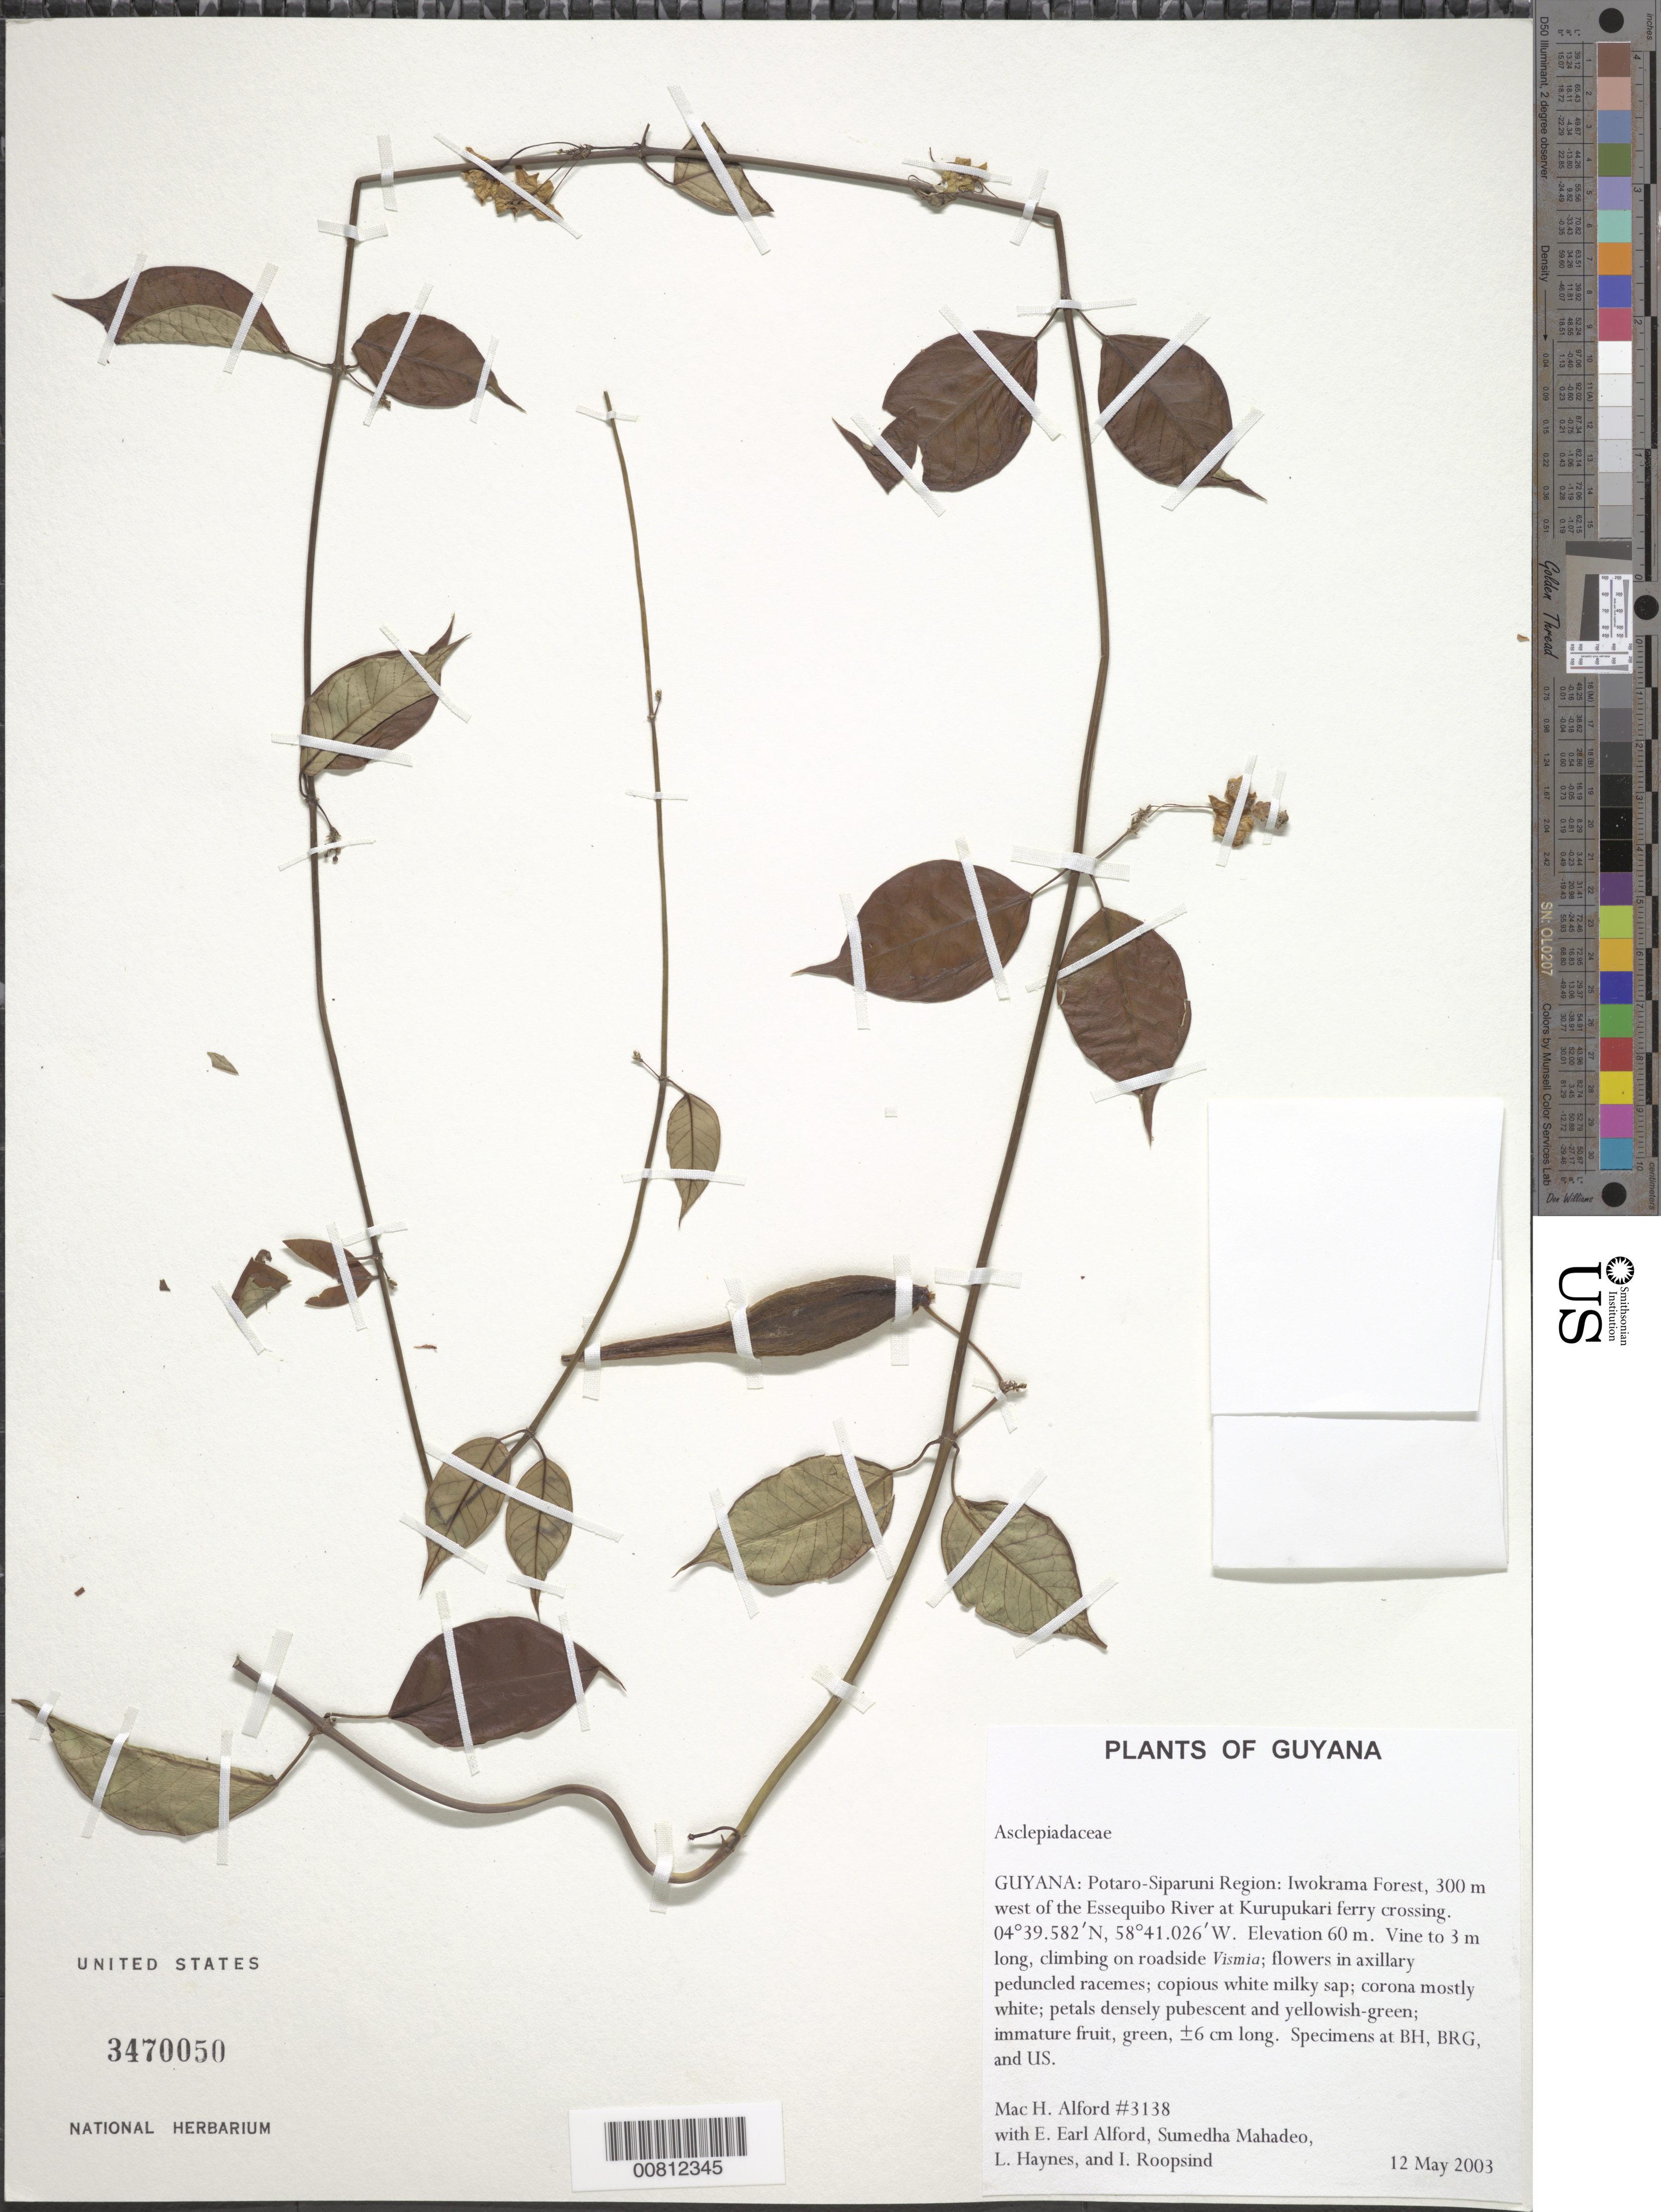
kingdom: Plantae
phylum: Tracheophyta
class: Magnoliopsida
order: Gentianales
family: Apocynaceae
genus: Matelea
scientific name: Matelea stenopetala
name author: Sandwith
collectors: M. H. Alford, E. Alford, S. Mahadeo, L. Haynes & I. Roopsind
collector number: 3138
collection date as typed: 12-May-03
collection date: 2003-05-12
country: Guyana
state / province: Potaro-Siparuni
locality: Iwokrama Forest, 300 m west of the Essequibo River at Kurupukari ferry crossing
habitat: Roadside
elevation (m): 60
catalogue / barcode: US 3470050